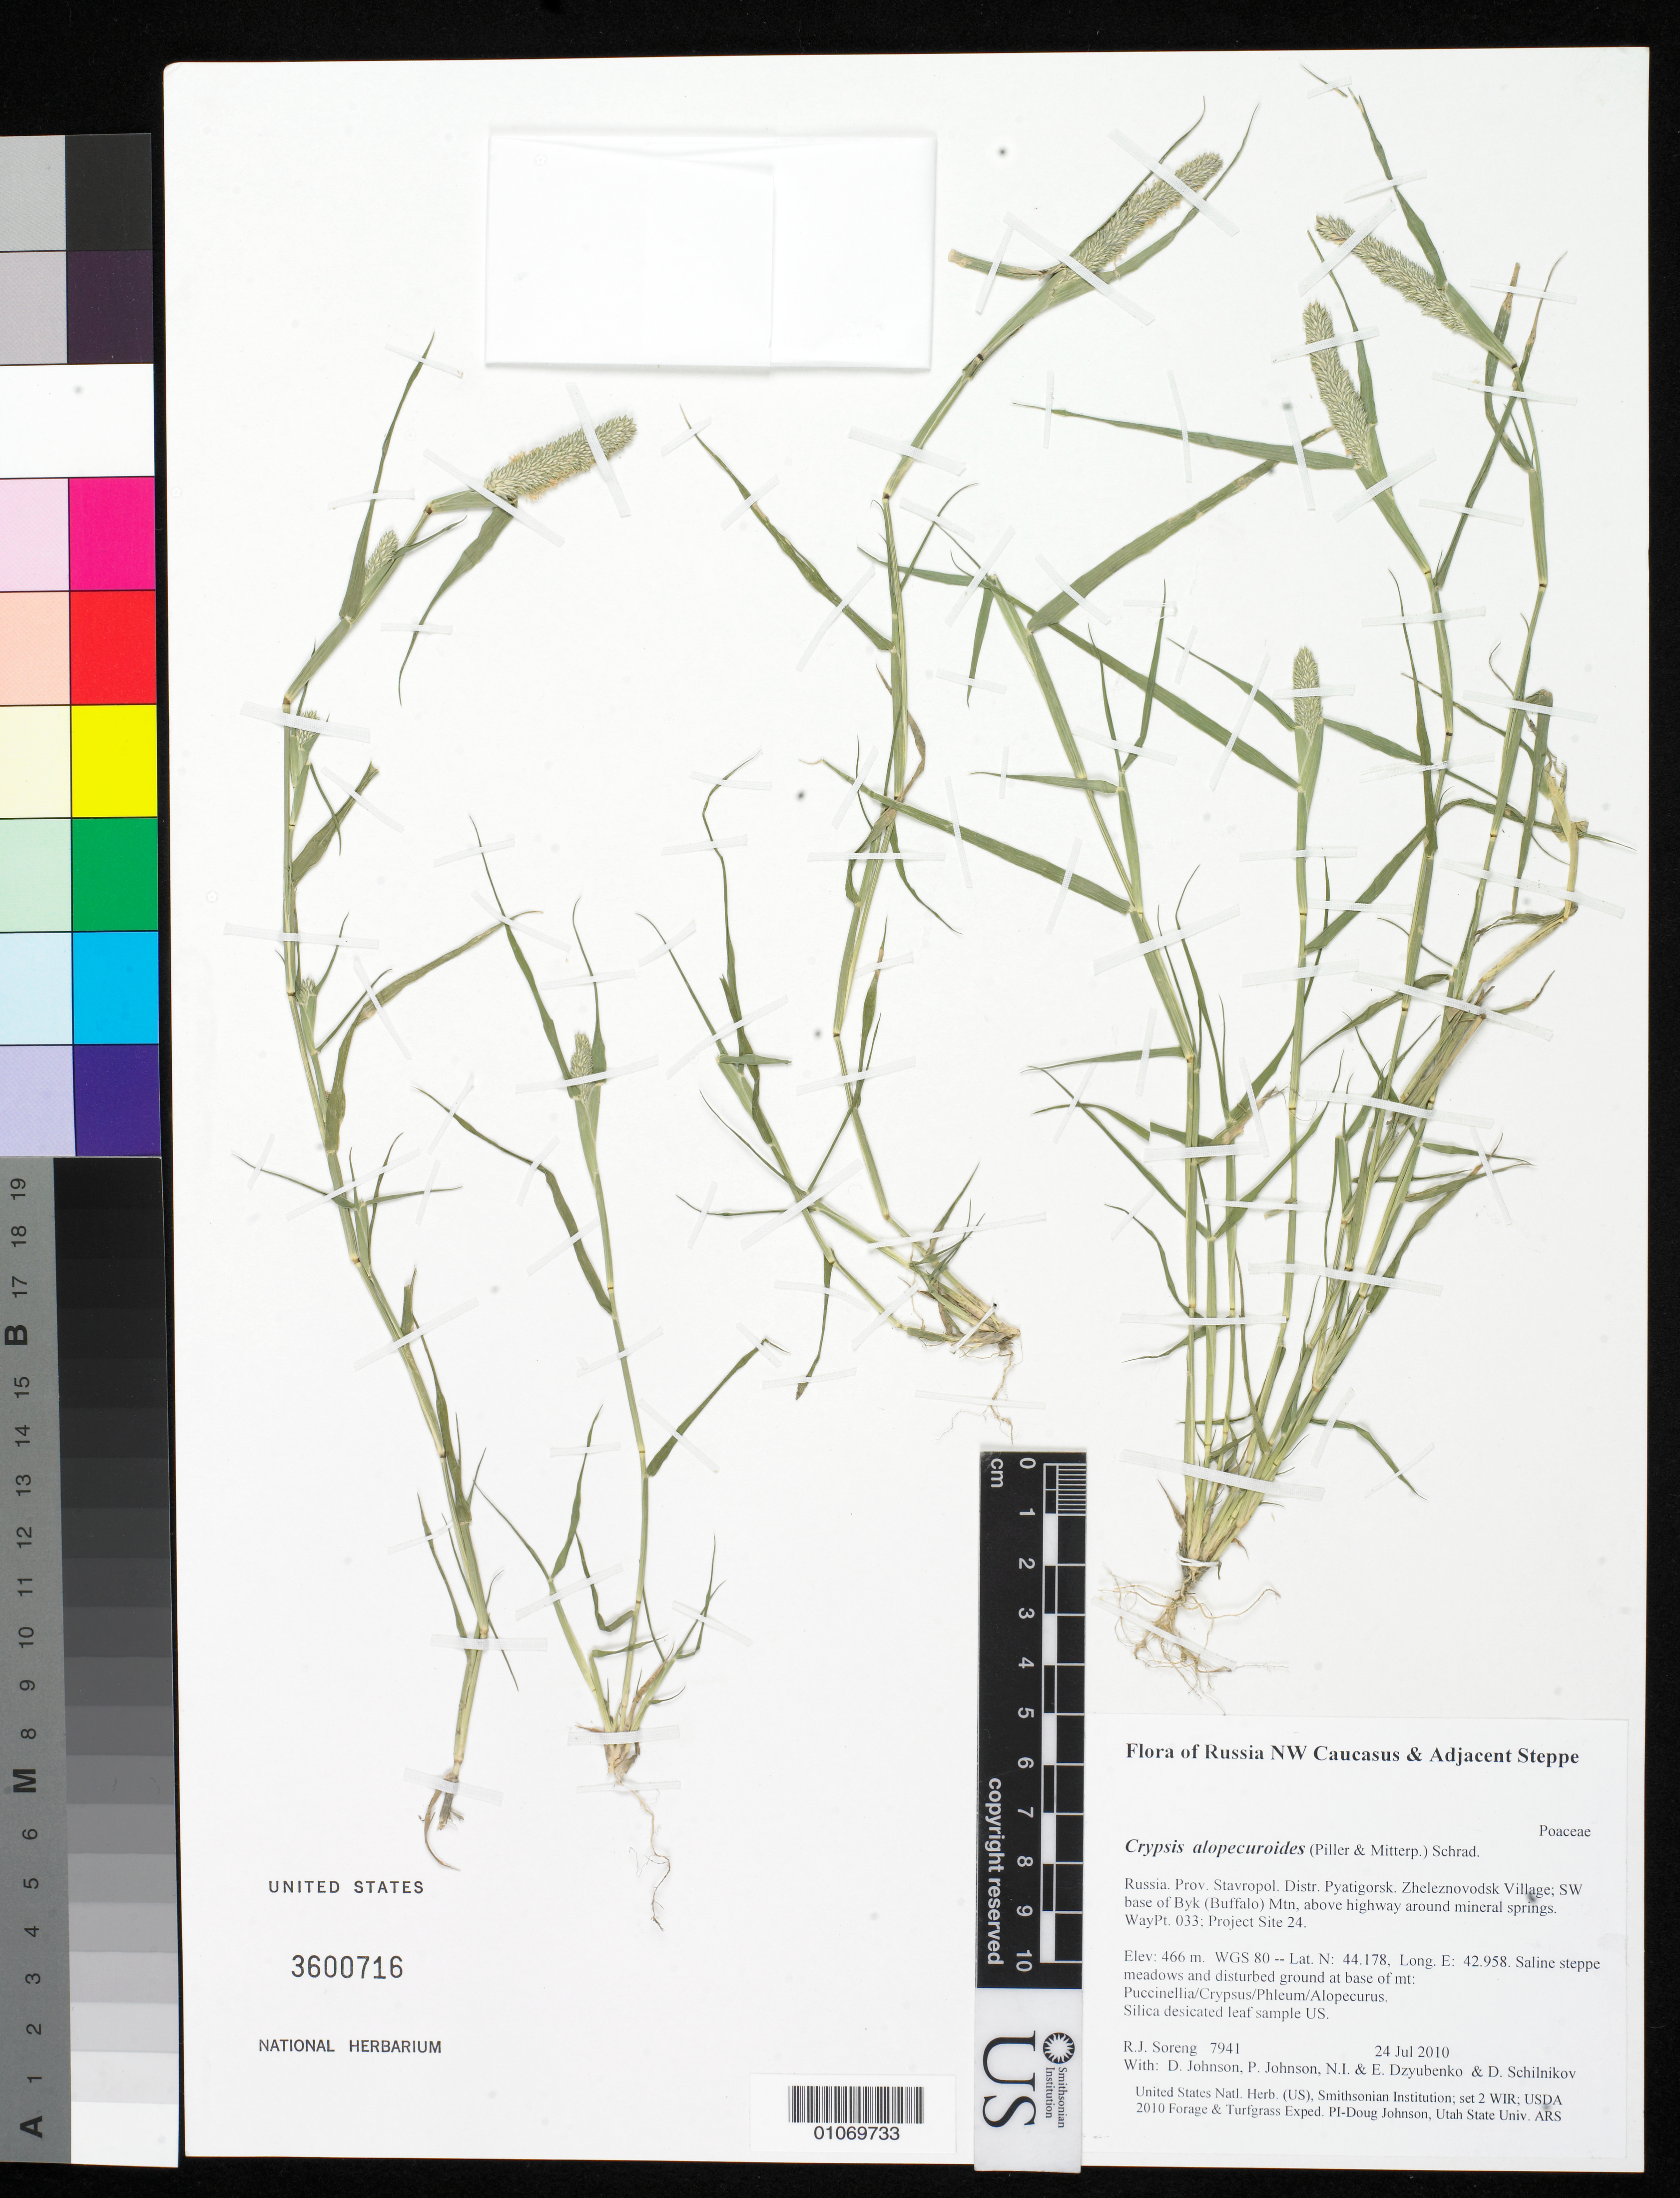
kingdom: Plantae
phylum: Tracheophyta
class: Liliopsida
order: Poales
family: Poaceae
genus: Crypsis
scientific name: Crypsis alopecuroides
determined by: Soreng, Robert J., Research Associate (BOT), Smithsonian Institution - National Museum of Natural History (UNITED STATES)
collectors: R. J. Soreng, D. Johnson, P. Johnson, N. Dzyubenko, E. Dzyubenko & D. Schilnikov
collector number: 7941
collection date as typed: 24 Jul 2010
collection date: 2010-07-24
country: Russian Federation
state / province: Stavropol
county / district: Pyatigorsk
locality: Zheleznovodsk Village; SW base of Byk (Buffalo) Mtn, above highway around mineral springs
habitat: Saline steppe meadows and disturbed ground at base of mt: Puccinellia/Crypsus/Phleum/Alopecurus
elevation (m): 466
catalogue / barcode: US 3600716